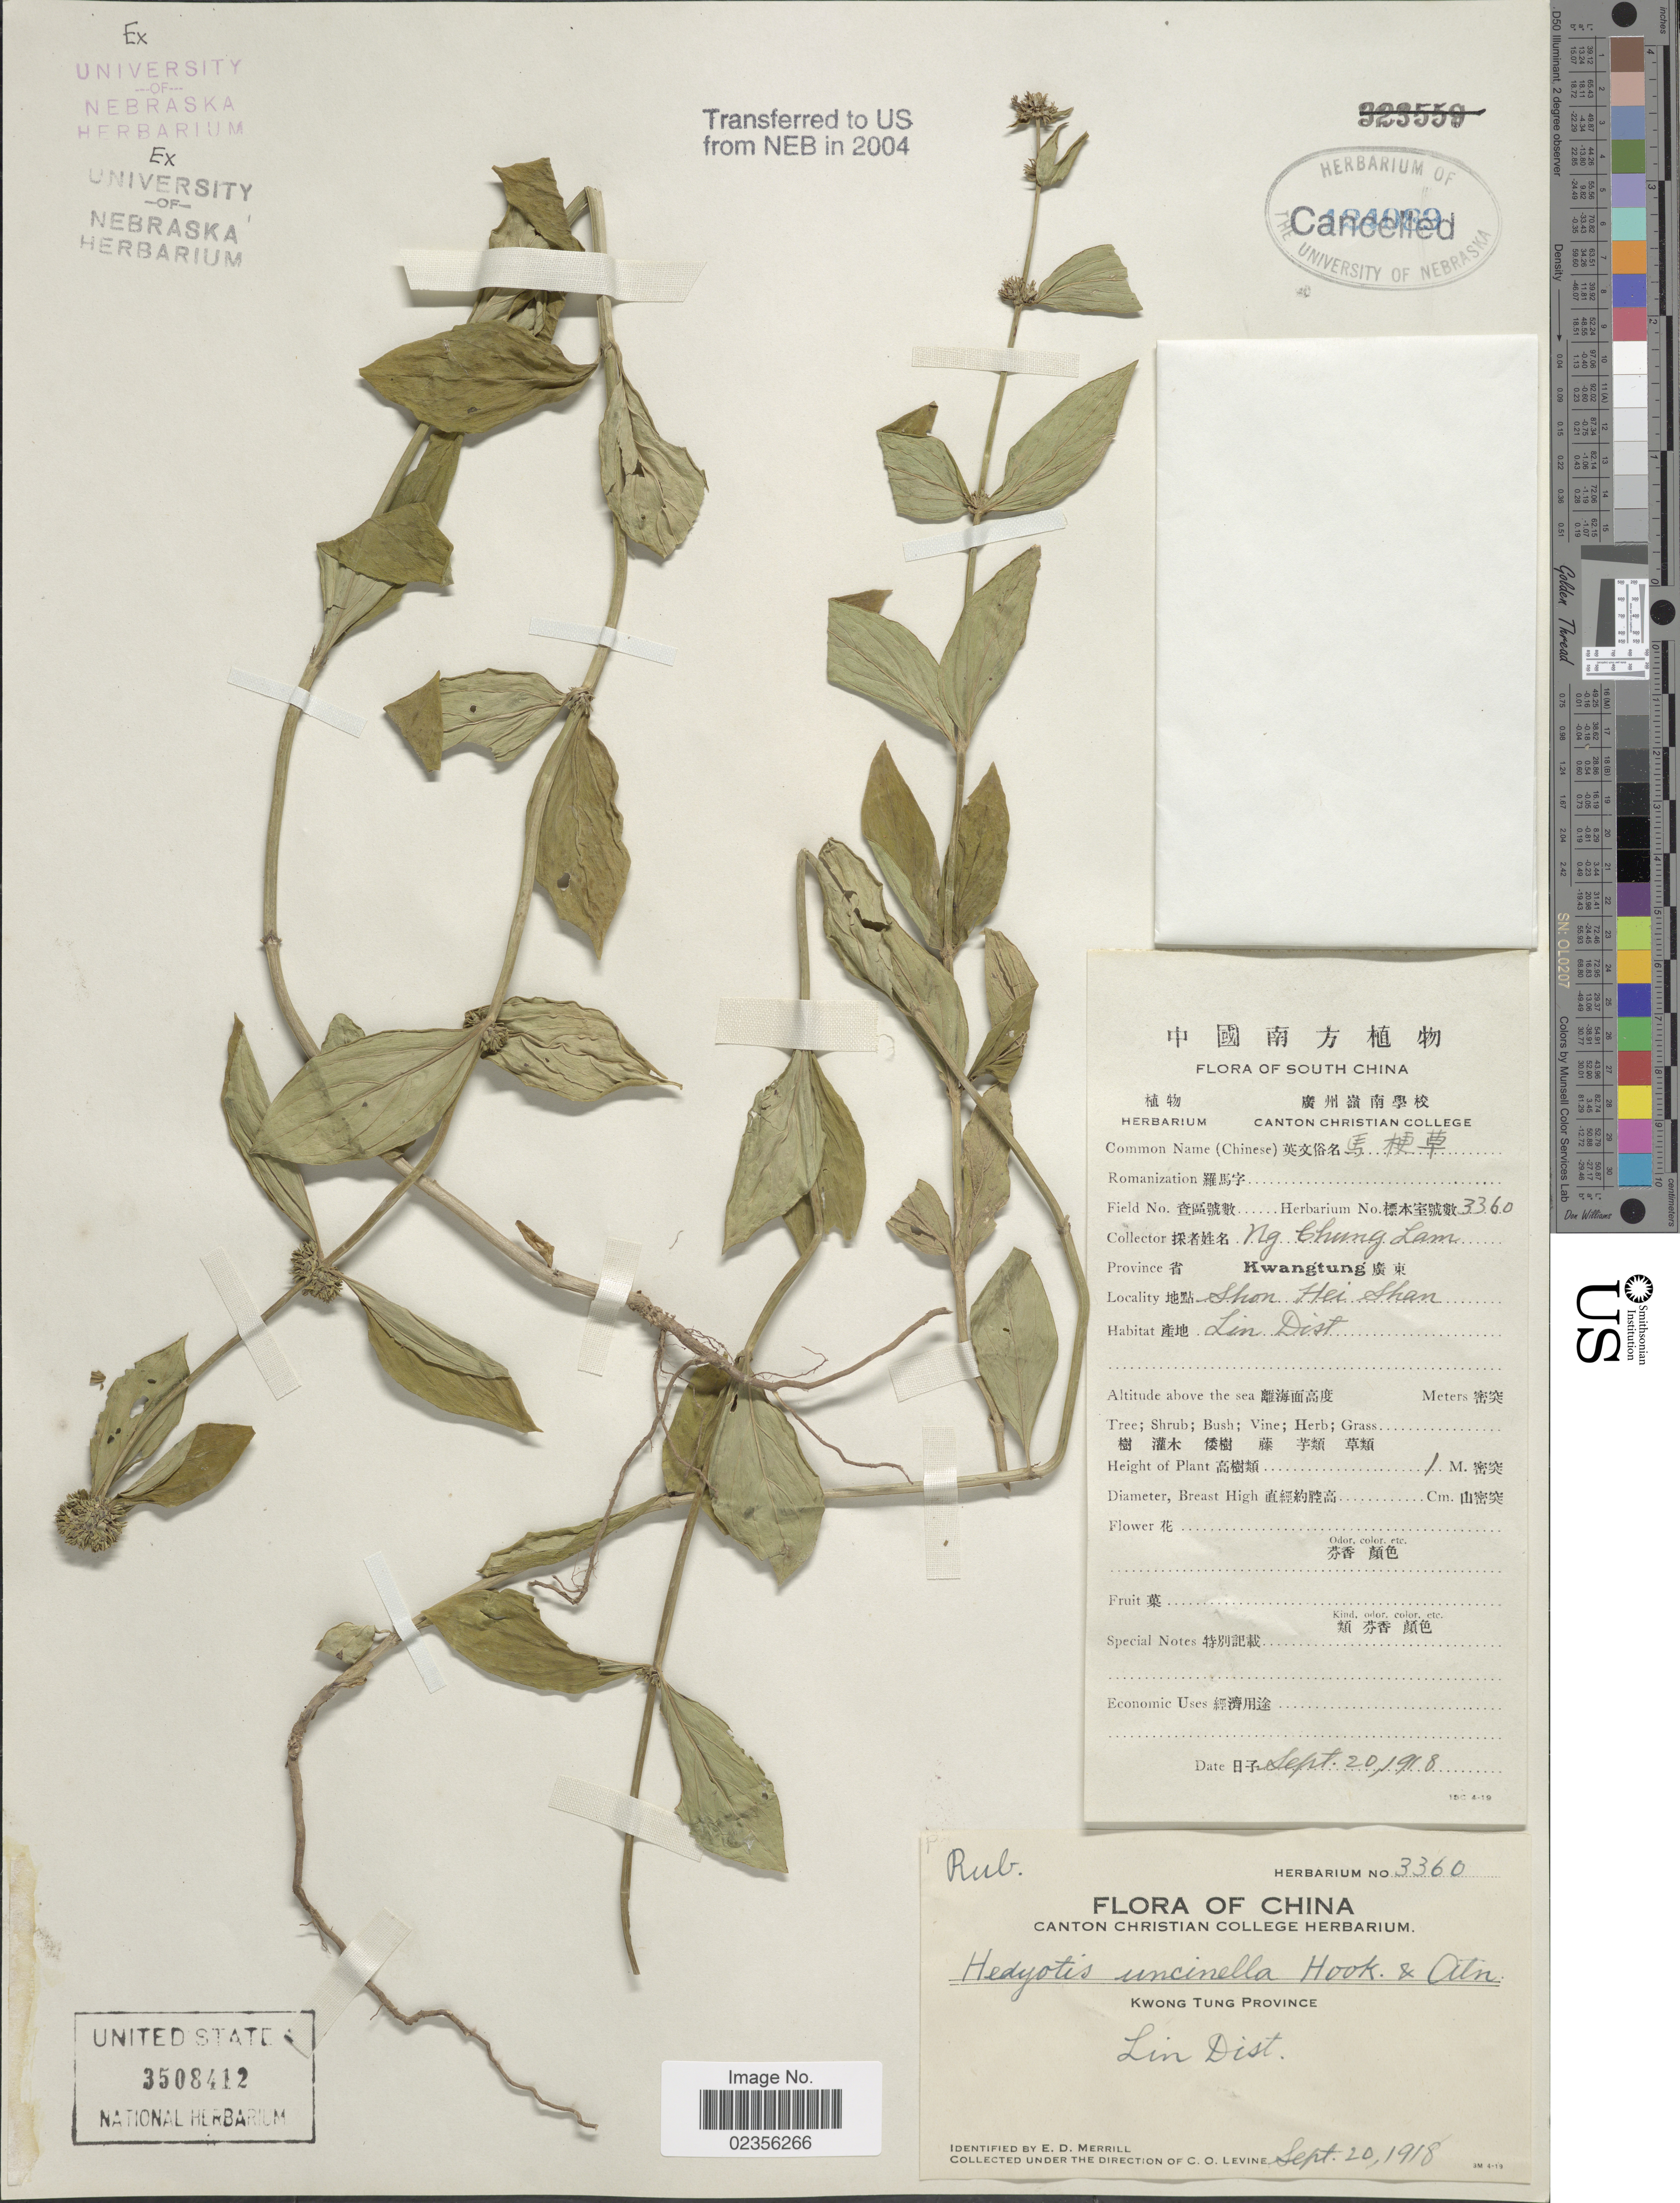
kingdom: Plantae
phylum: Tracheophyta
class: Magnoliopsida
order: Gentianales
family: Rubiaceae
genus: Hedyotis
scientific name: Hedyotis uncinella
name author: Hook. & Arn.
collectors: N. C. Lam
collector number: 3360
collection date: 1918-09-20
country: China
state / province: Guangdong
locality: Kwangtung, Shon Hei Shan, Lin Dist.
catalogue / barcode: US 3508412